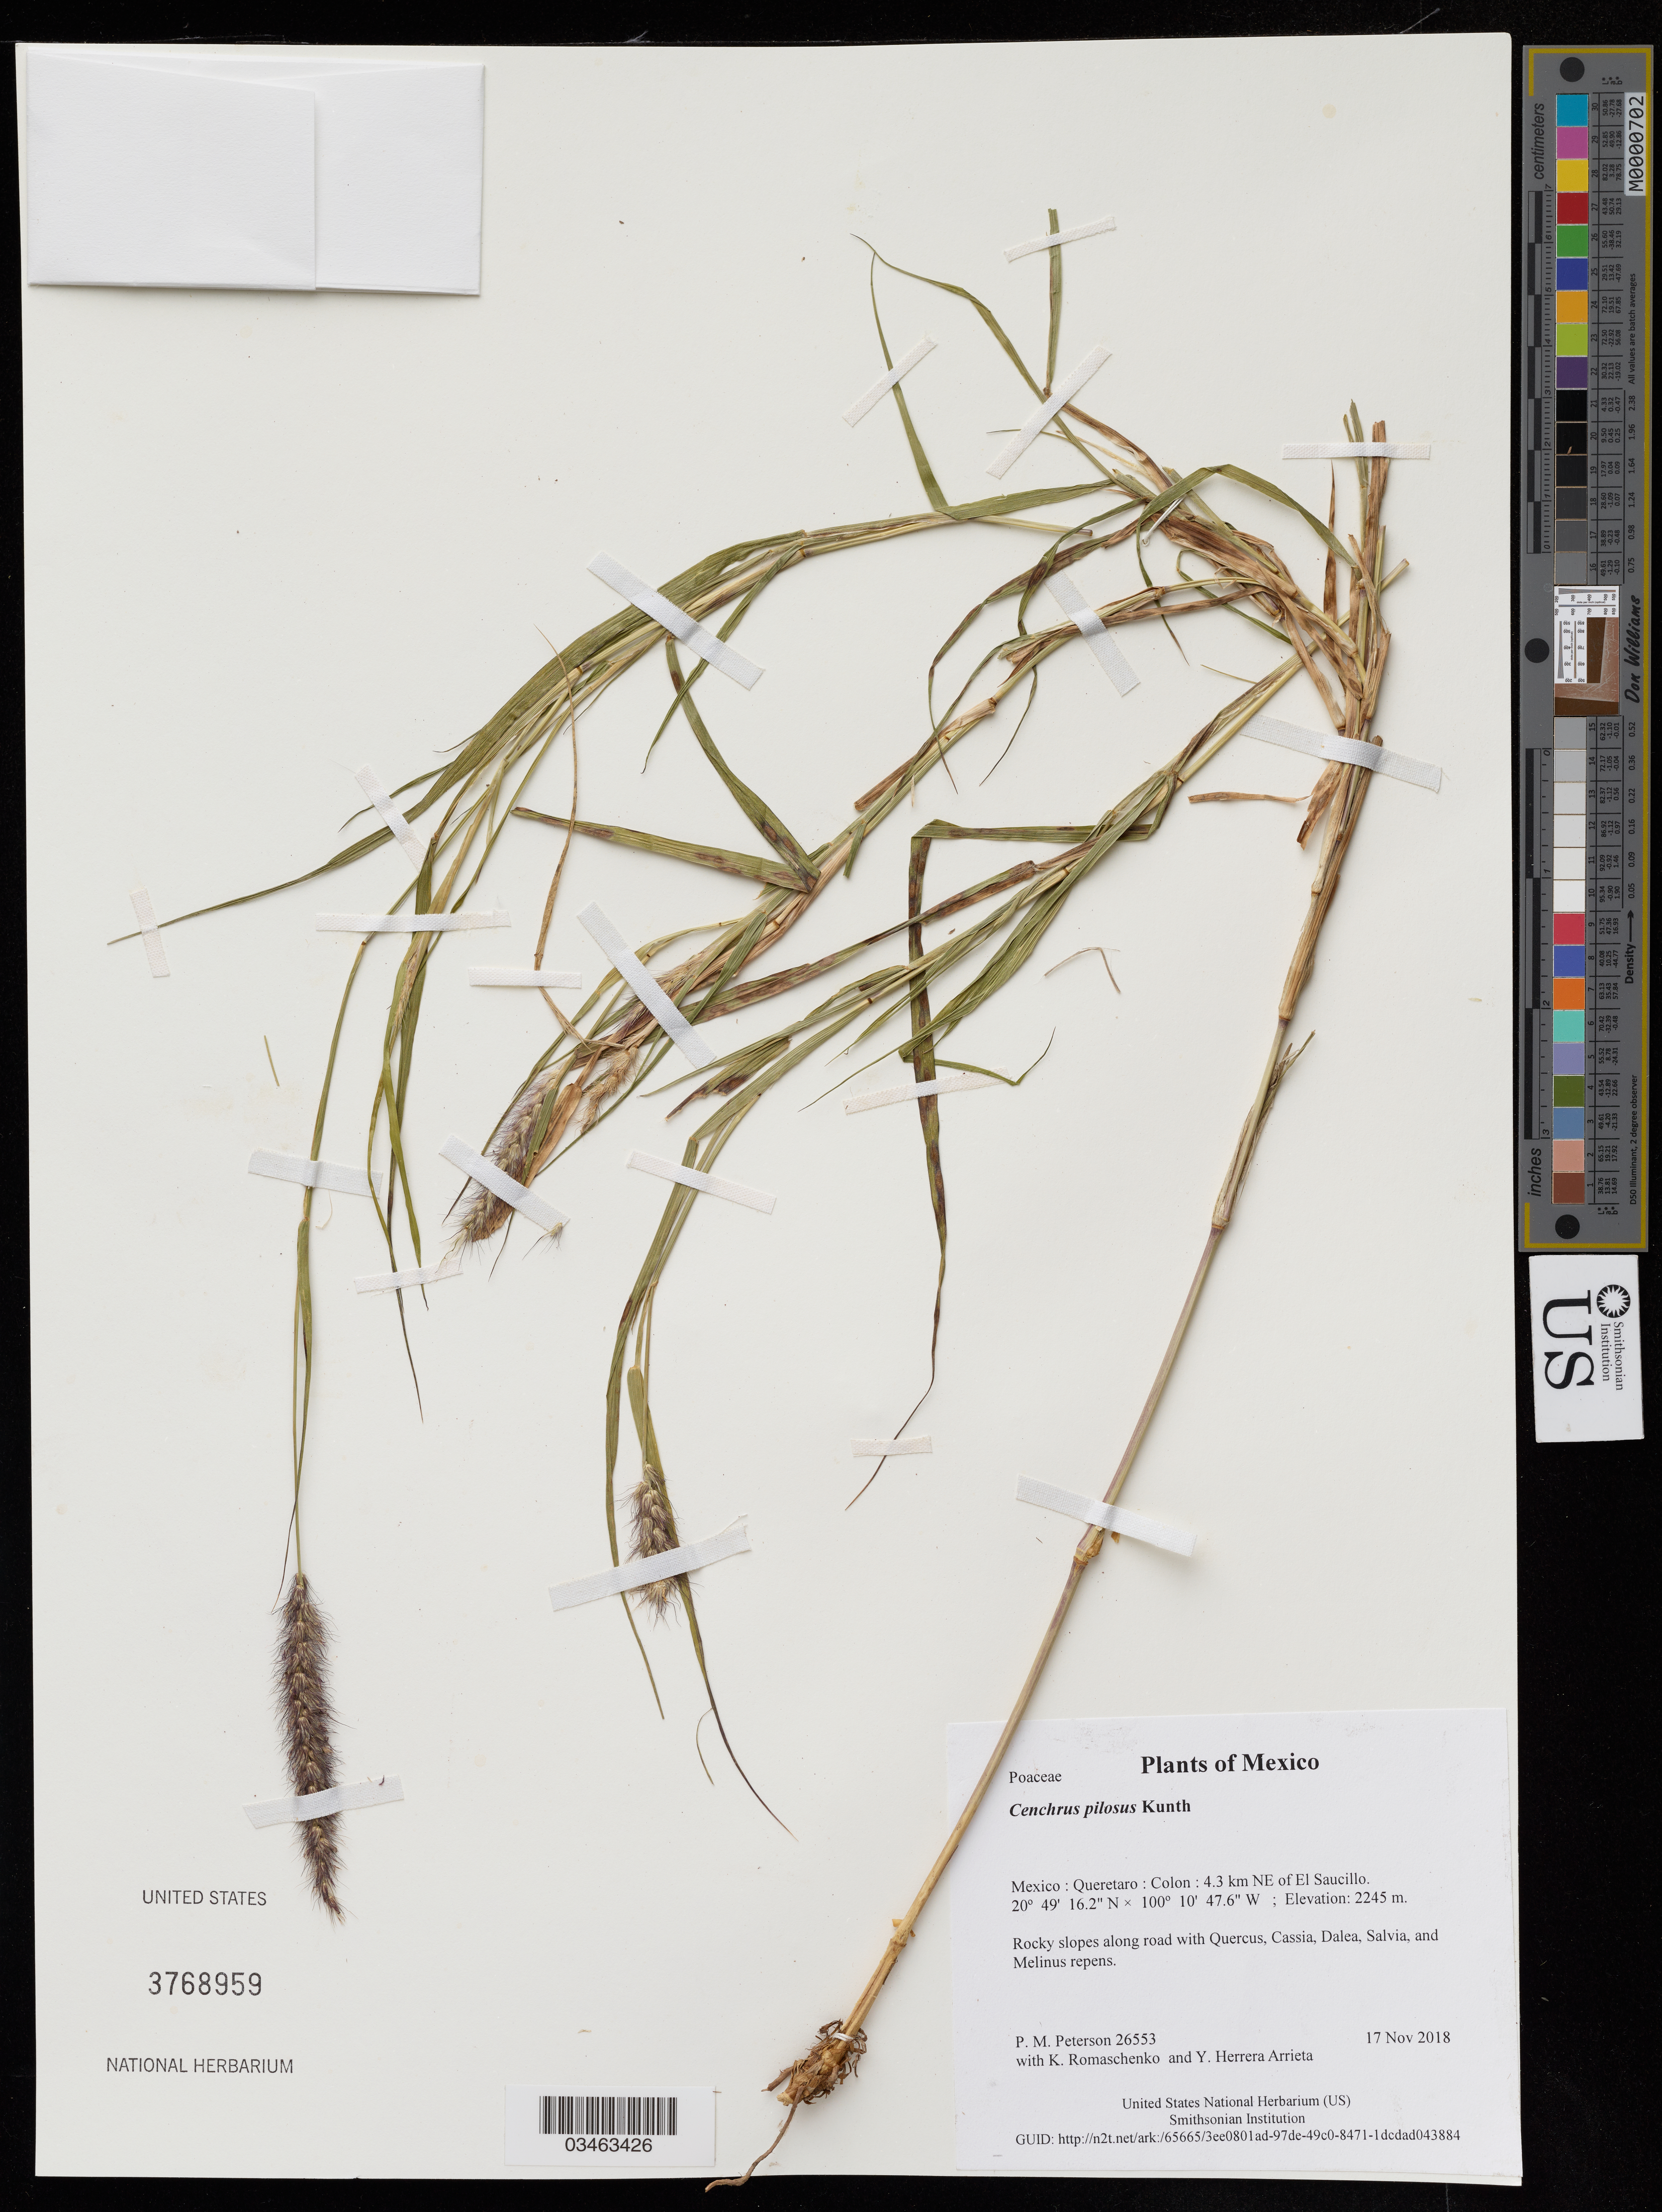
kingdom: Plantae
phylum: Tracheophyta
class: Liliopsida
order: Poales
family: Poaceae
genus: Cenchrus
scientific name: Cenchrus pilosus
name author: Kunth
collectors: P. M. Peterson, K. Romaschenko & Y. Herrera Arrieta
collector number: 26553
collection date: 2018-11-17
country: Mexico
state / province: Queretaro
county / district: Colon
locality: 4.3 km NE of El Saucillo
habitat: Rocky slopes along road with Quercus, Cassia, Dalea, Salvia, and Melinus repens.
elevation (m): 2245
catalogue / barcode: US 3768959